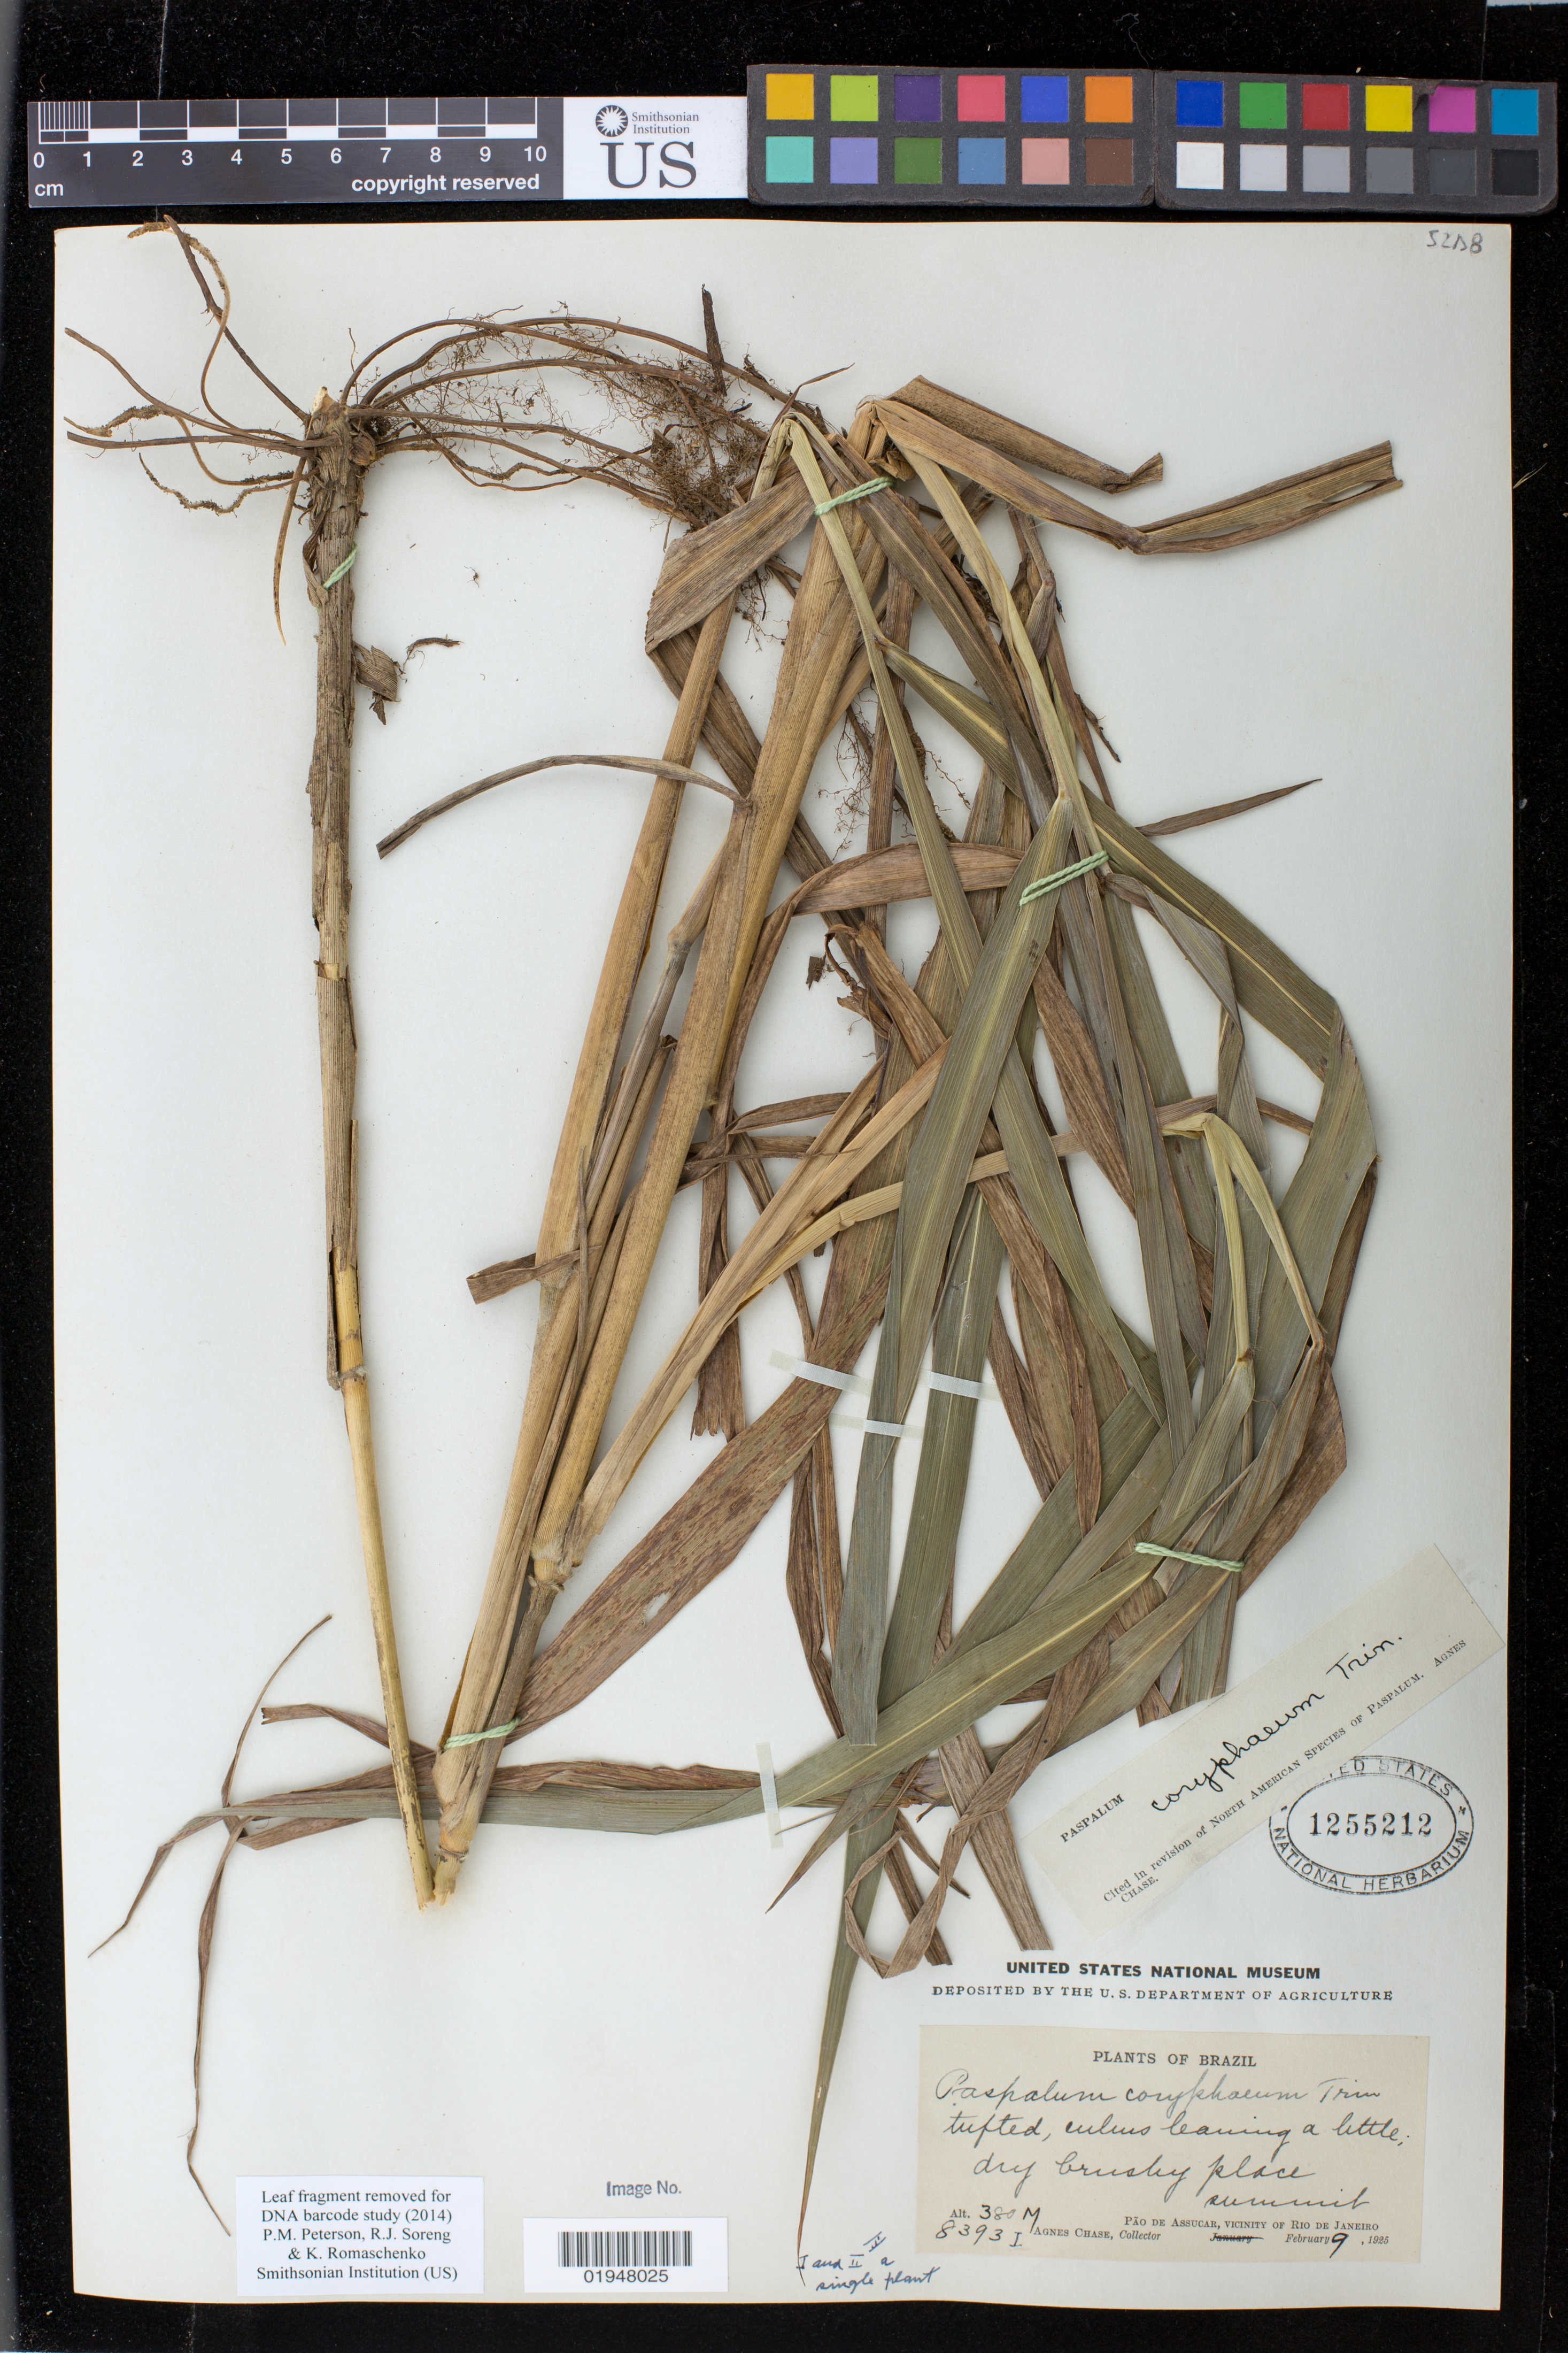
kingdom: Plantae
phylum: Tracheophyta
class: Liliopsida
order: Poales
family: Poaceae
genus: Paspalum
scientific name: Paspalum coryphaeum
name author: Trin.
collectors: A. Chase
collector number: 8393I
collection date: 1925-02-09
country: Brazil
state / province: Rio de Janeiro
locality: Pao de Assucar [Sugarloaf Mountain]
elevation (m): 380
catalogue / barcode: US 1255212